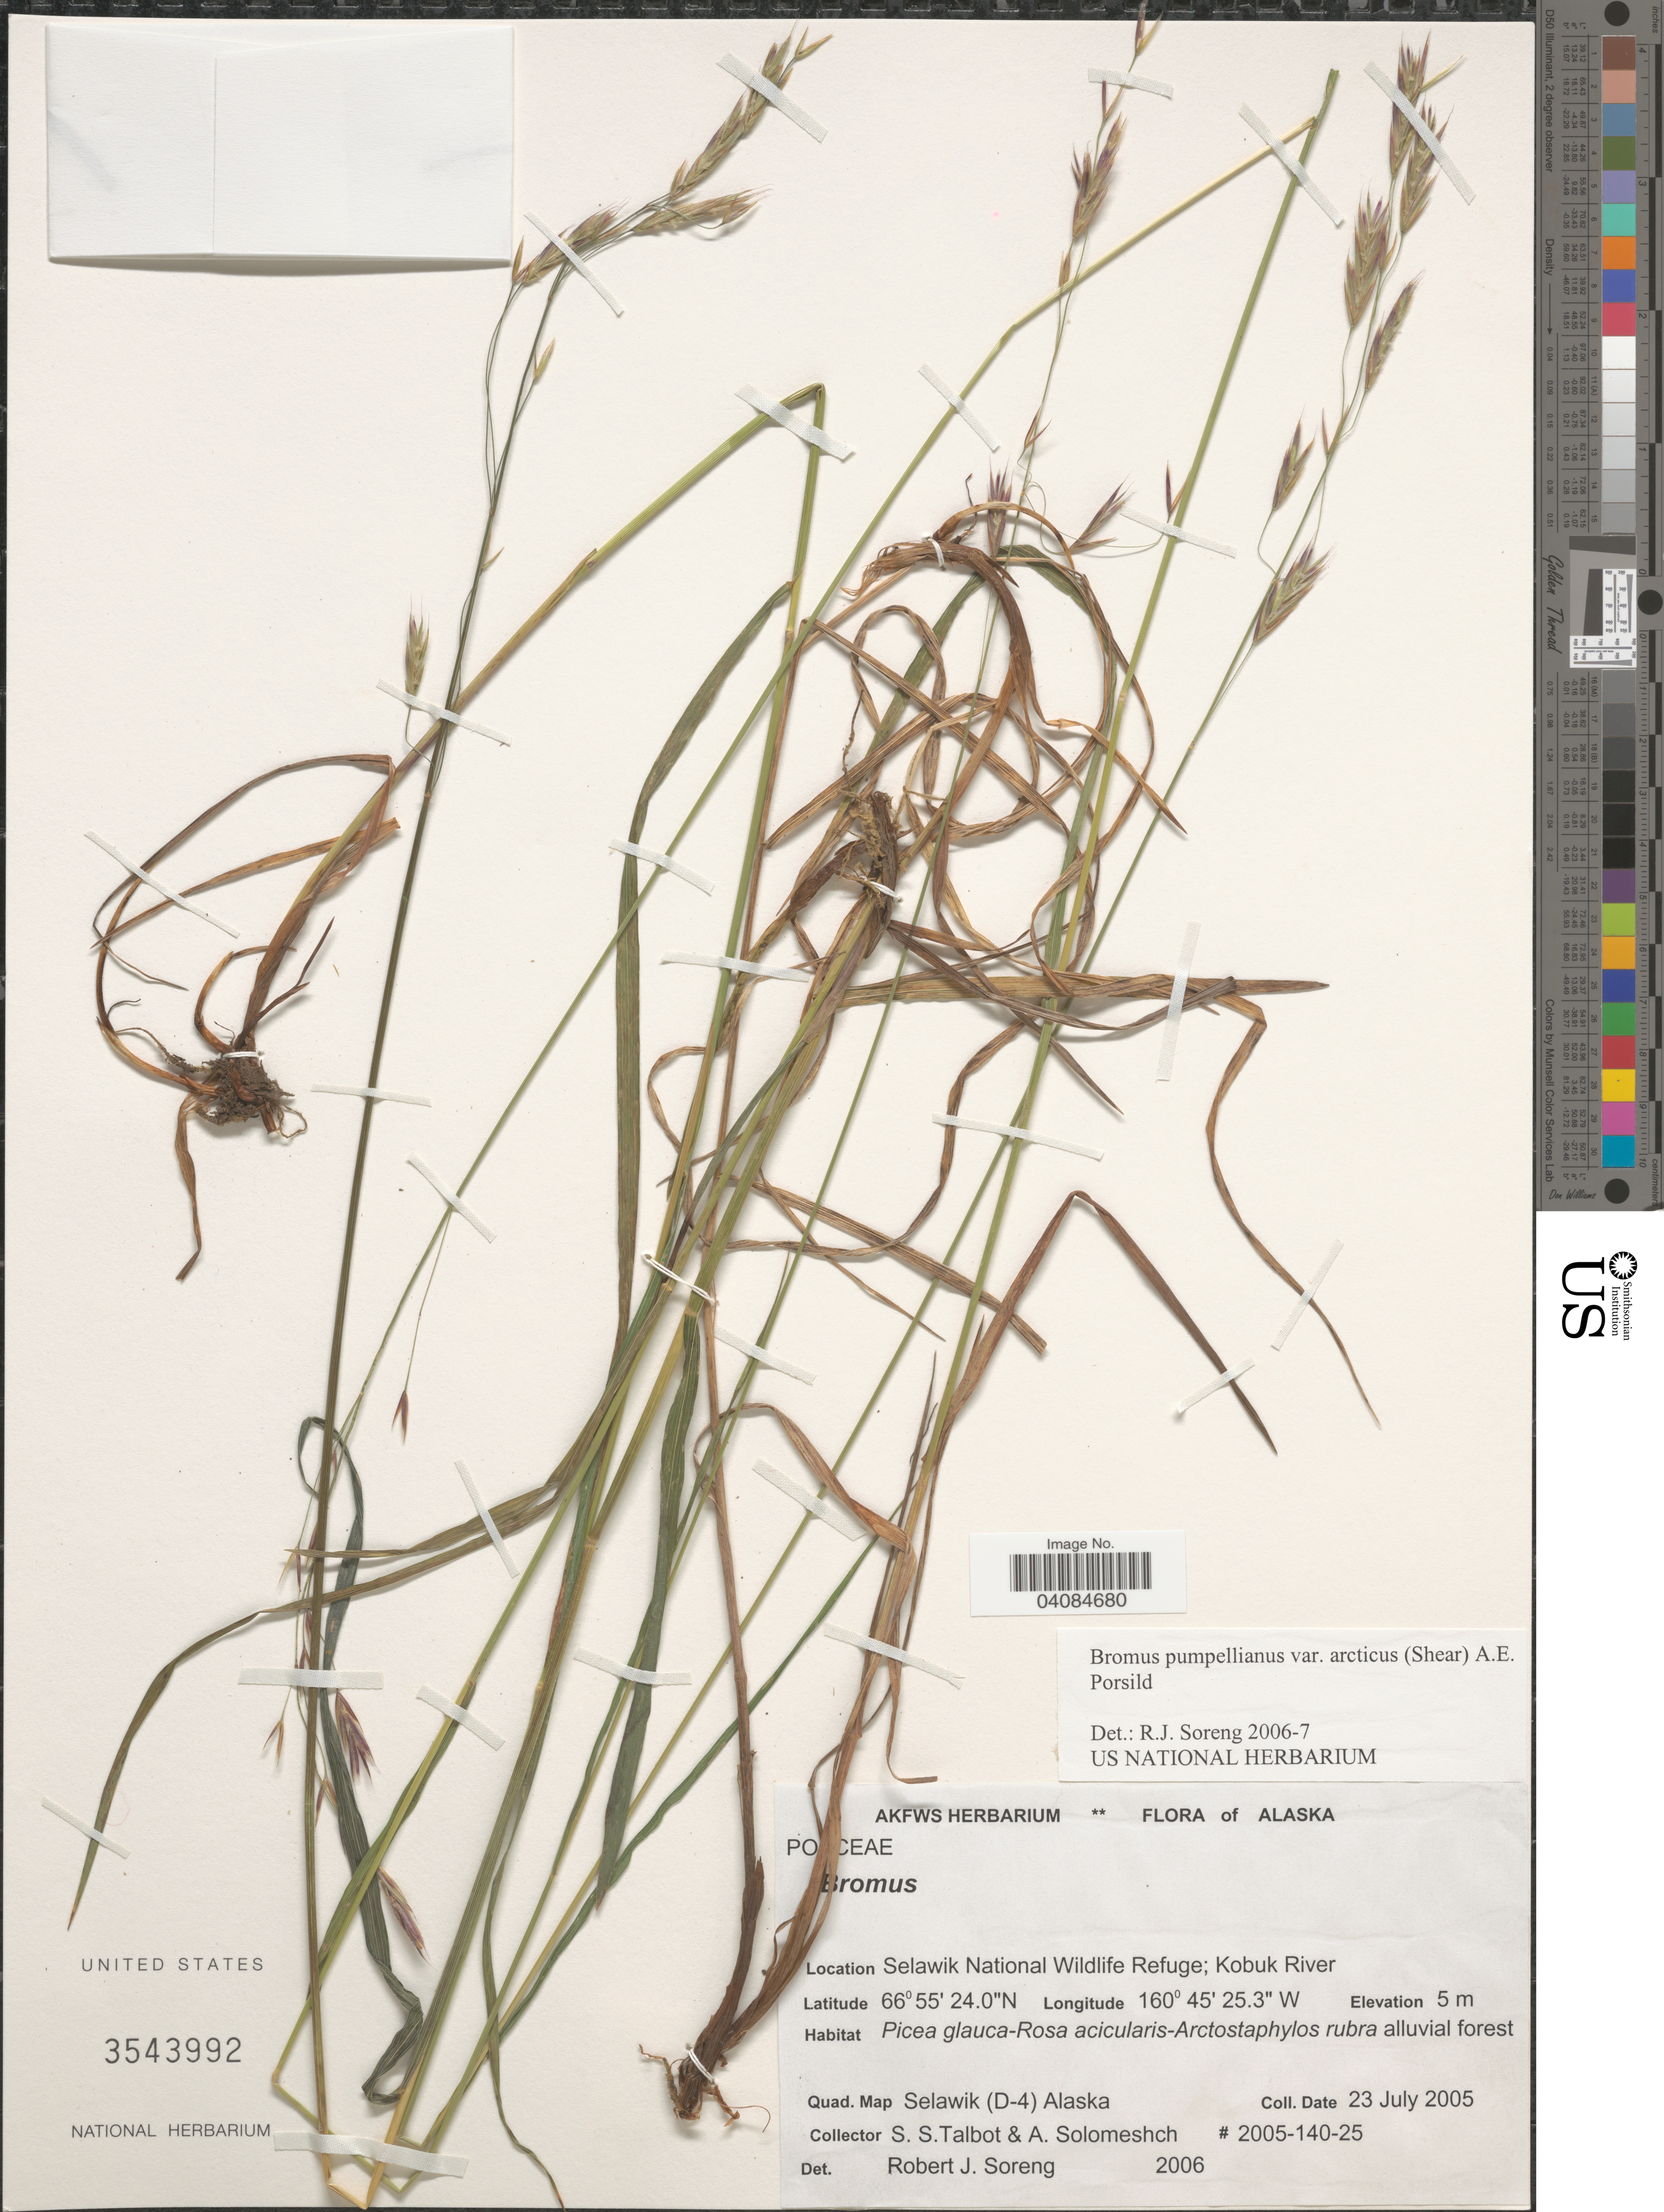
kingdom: Plantae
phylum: Tracheophyta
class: Liliopsida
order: Poales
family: Poaceae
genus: Bromus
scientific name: Bromus pumpellianus var. arcticus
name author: (Shear ex Scribn. & Merr.) A.E. Porsild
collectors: S. S. Talbot & A. Solomeshch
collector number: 2005-140-25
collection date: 2005-07-23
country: United States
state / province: Alaska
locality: Selawik National Wildlife Refuge; Kobuk River. Quad. Map Selawik (D-4).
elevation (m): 5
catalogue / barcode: US 3543992